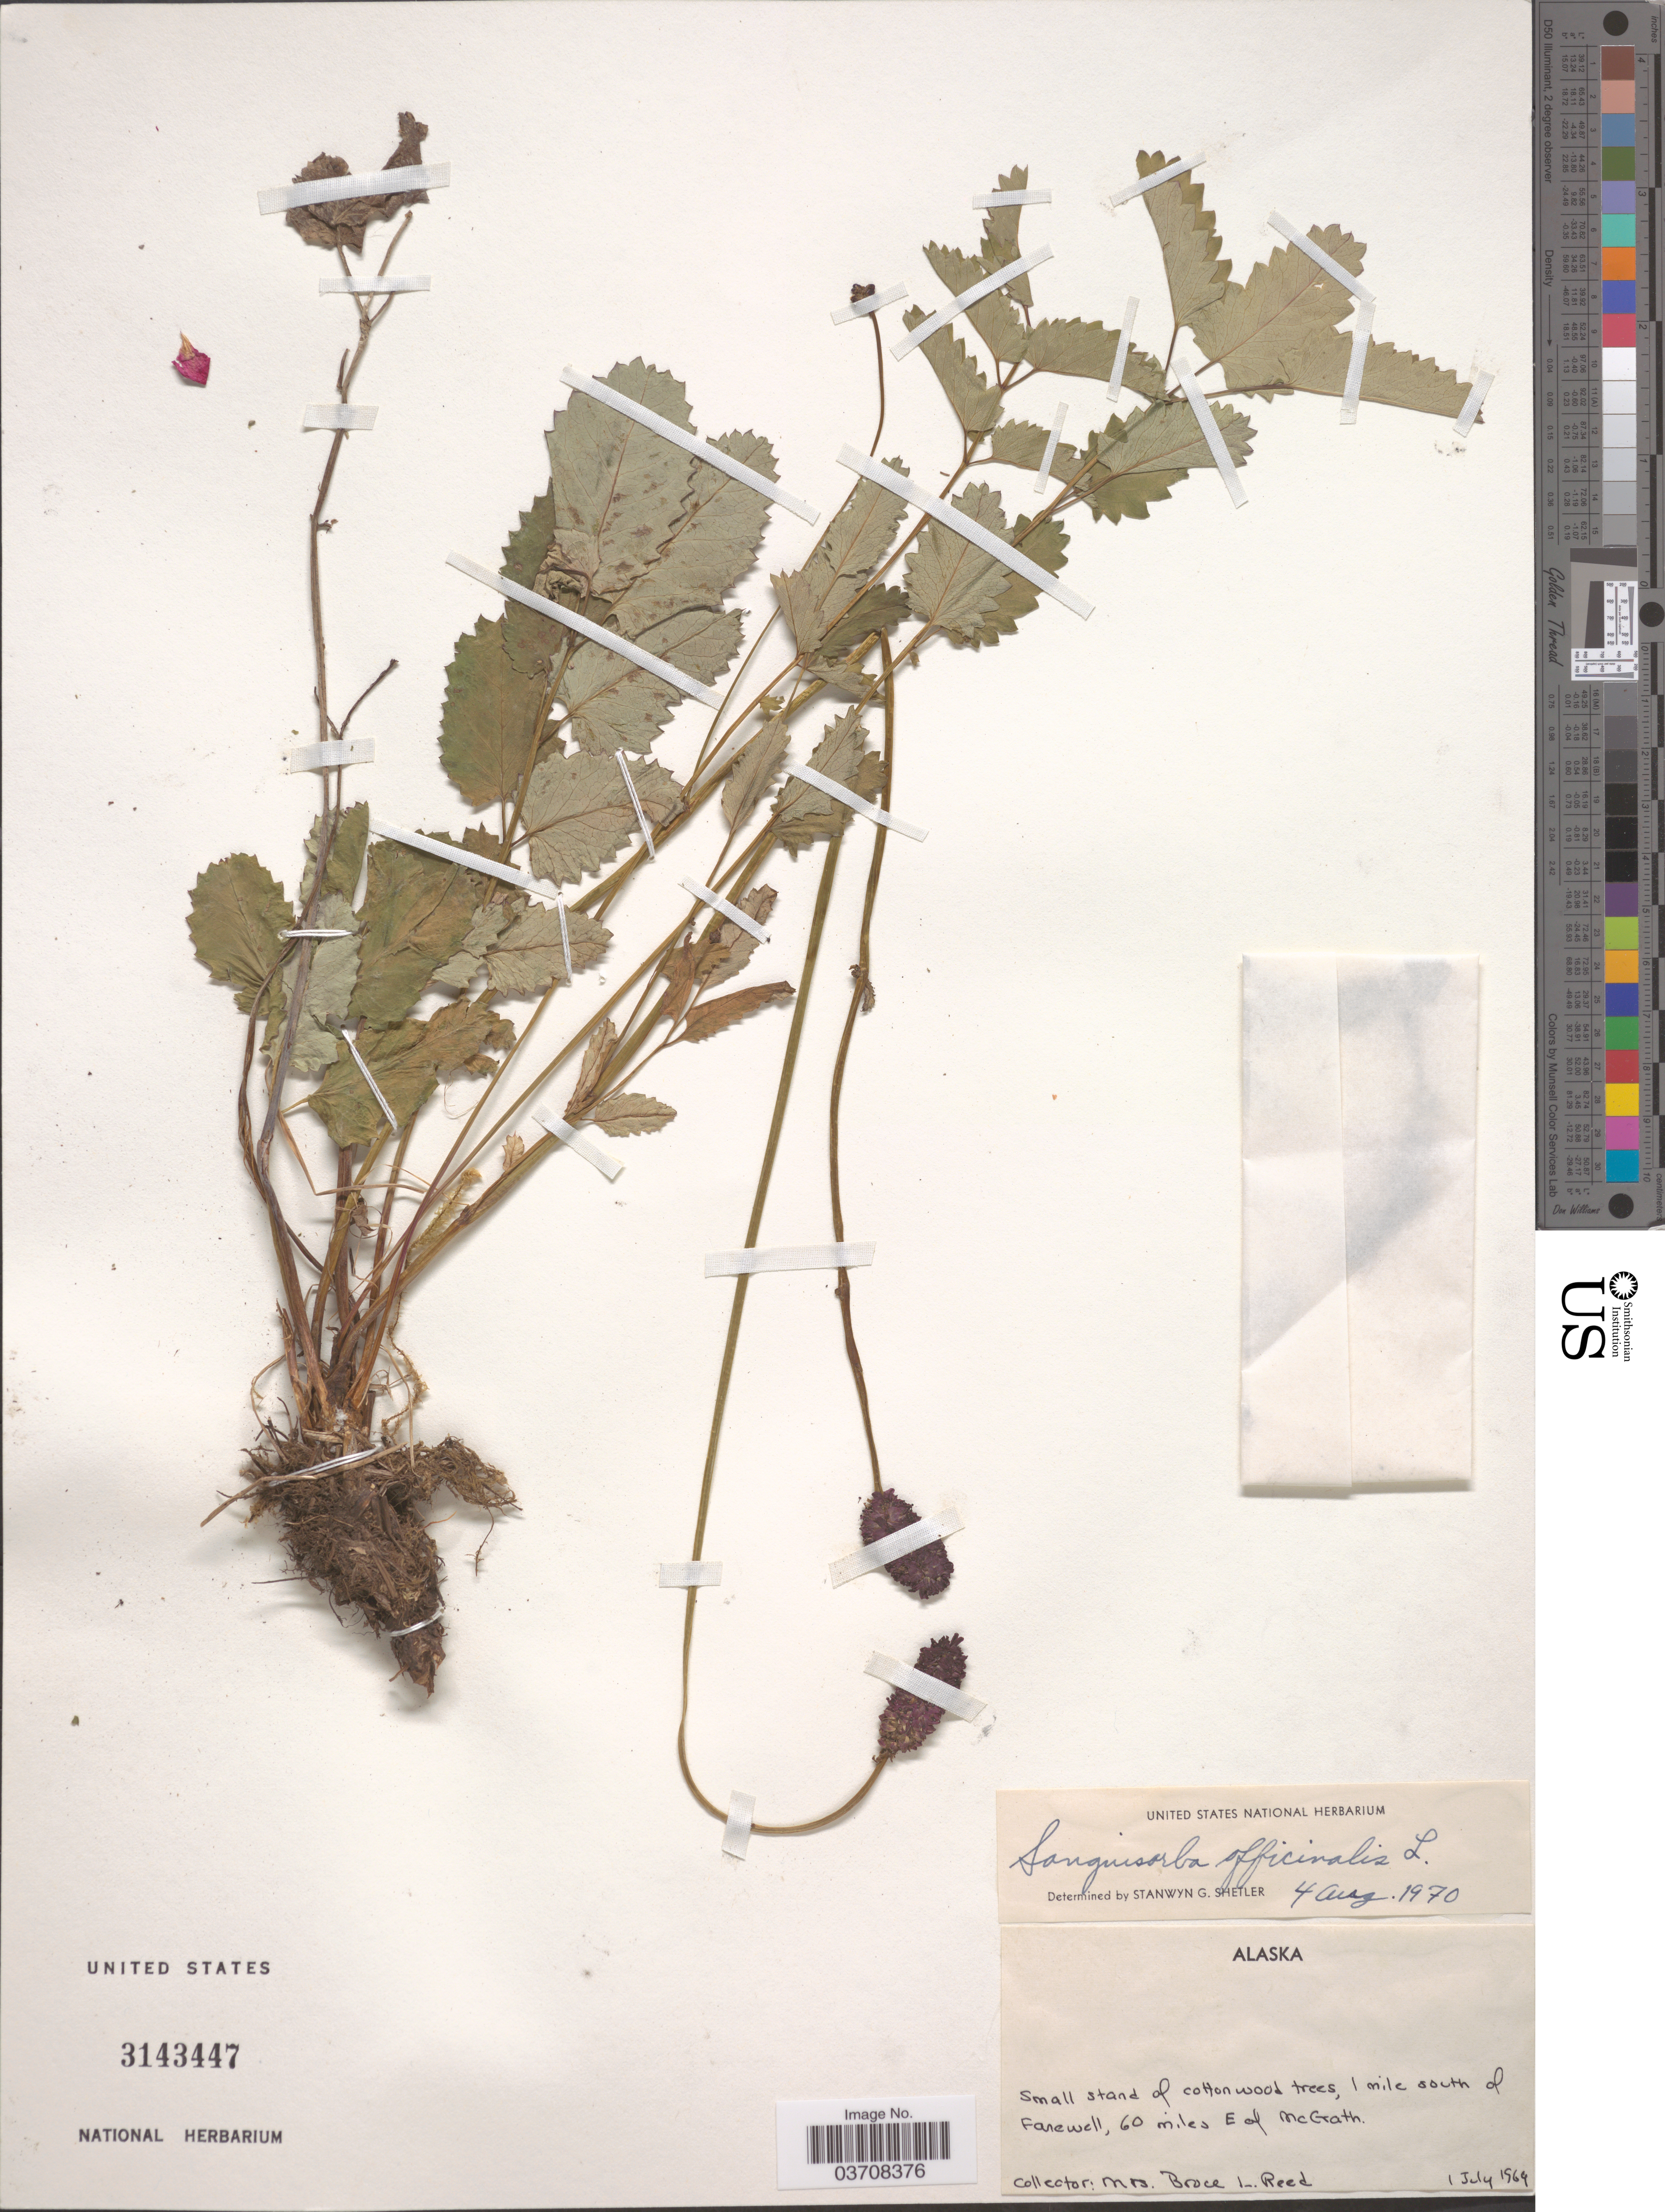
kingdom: Plantae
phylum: Tracheophyta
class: Magnoliopsida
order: Rosales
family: Rosaceae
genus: Sanguisorba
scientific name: Sanguisorba officinalis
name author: L.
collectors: B. Reed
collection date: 1969-07-01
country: United States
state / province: Alaska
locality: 1 mile south of Farewell, 60 miles E of McGrath.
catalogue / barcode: US 3143447